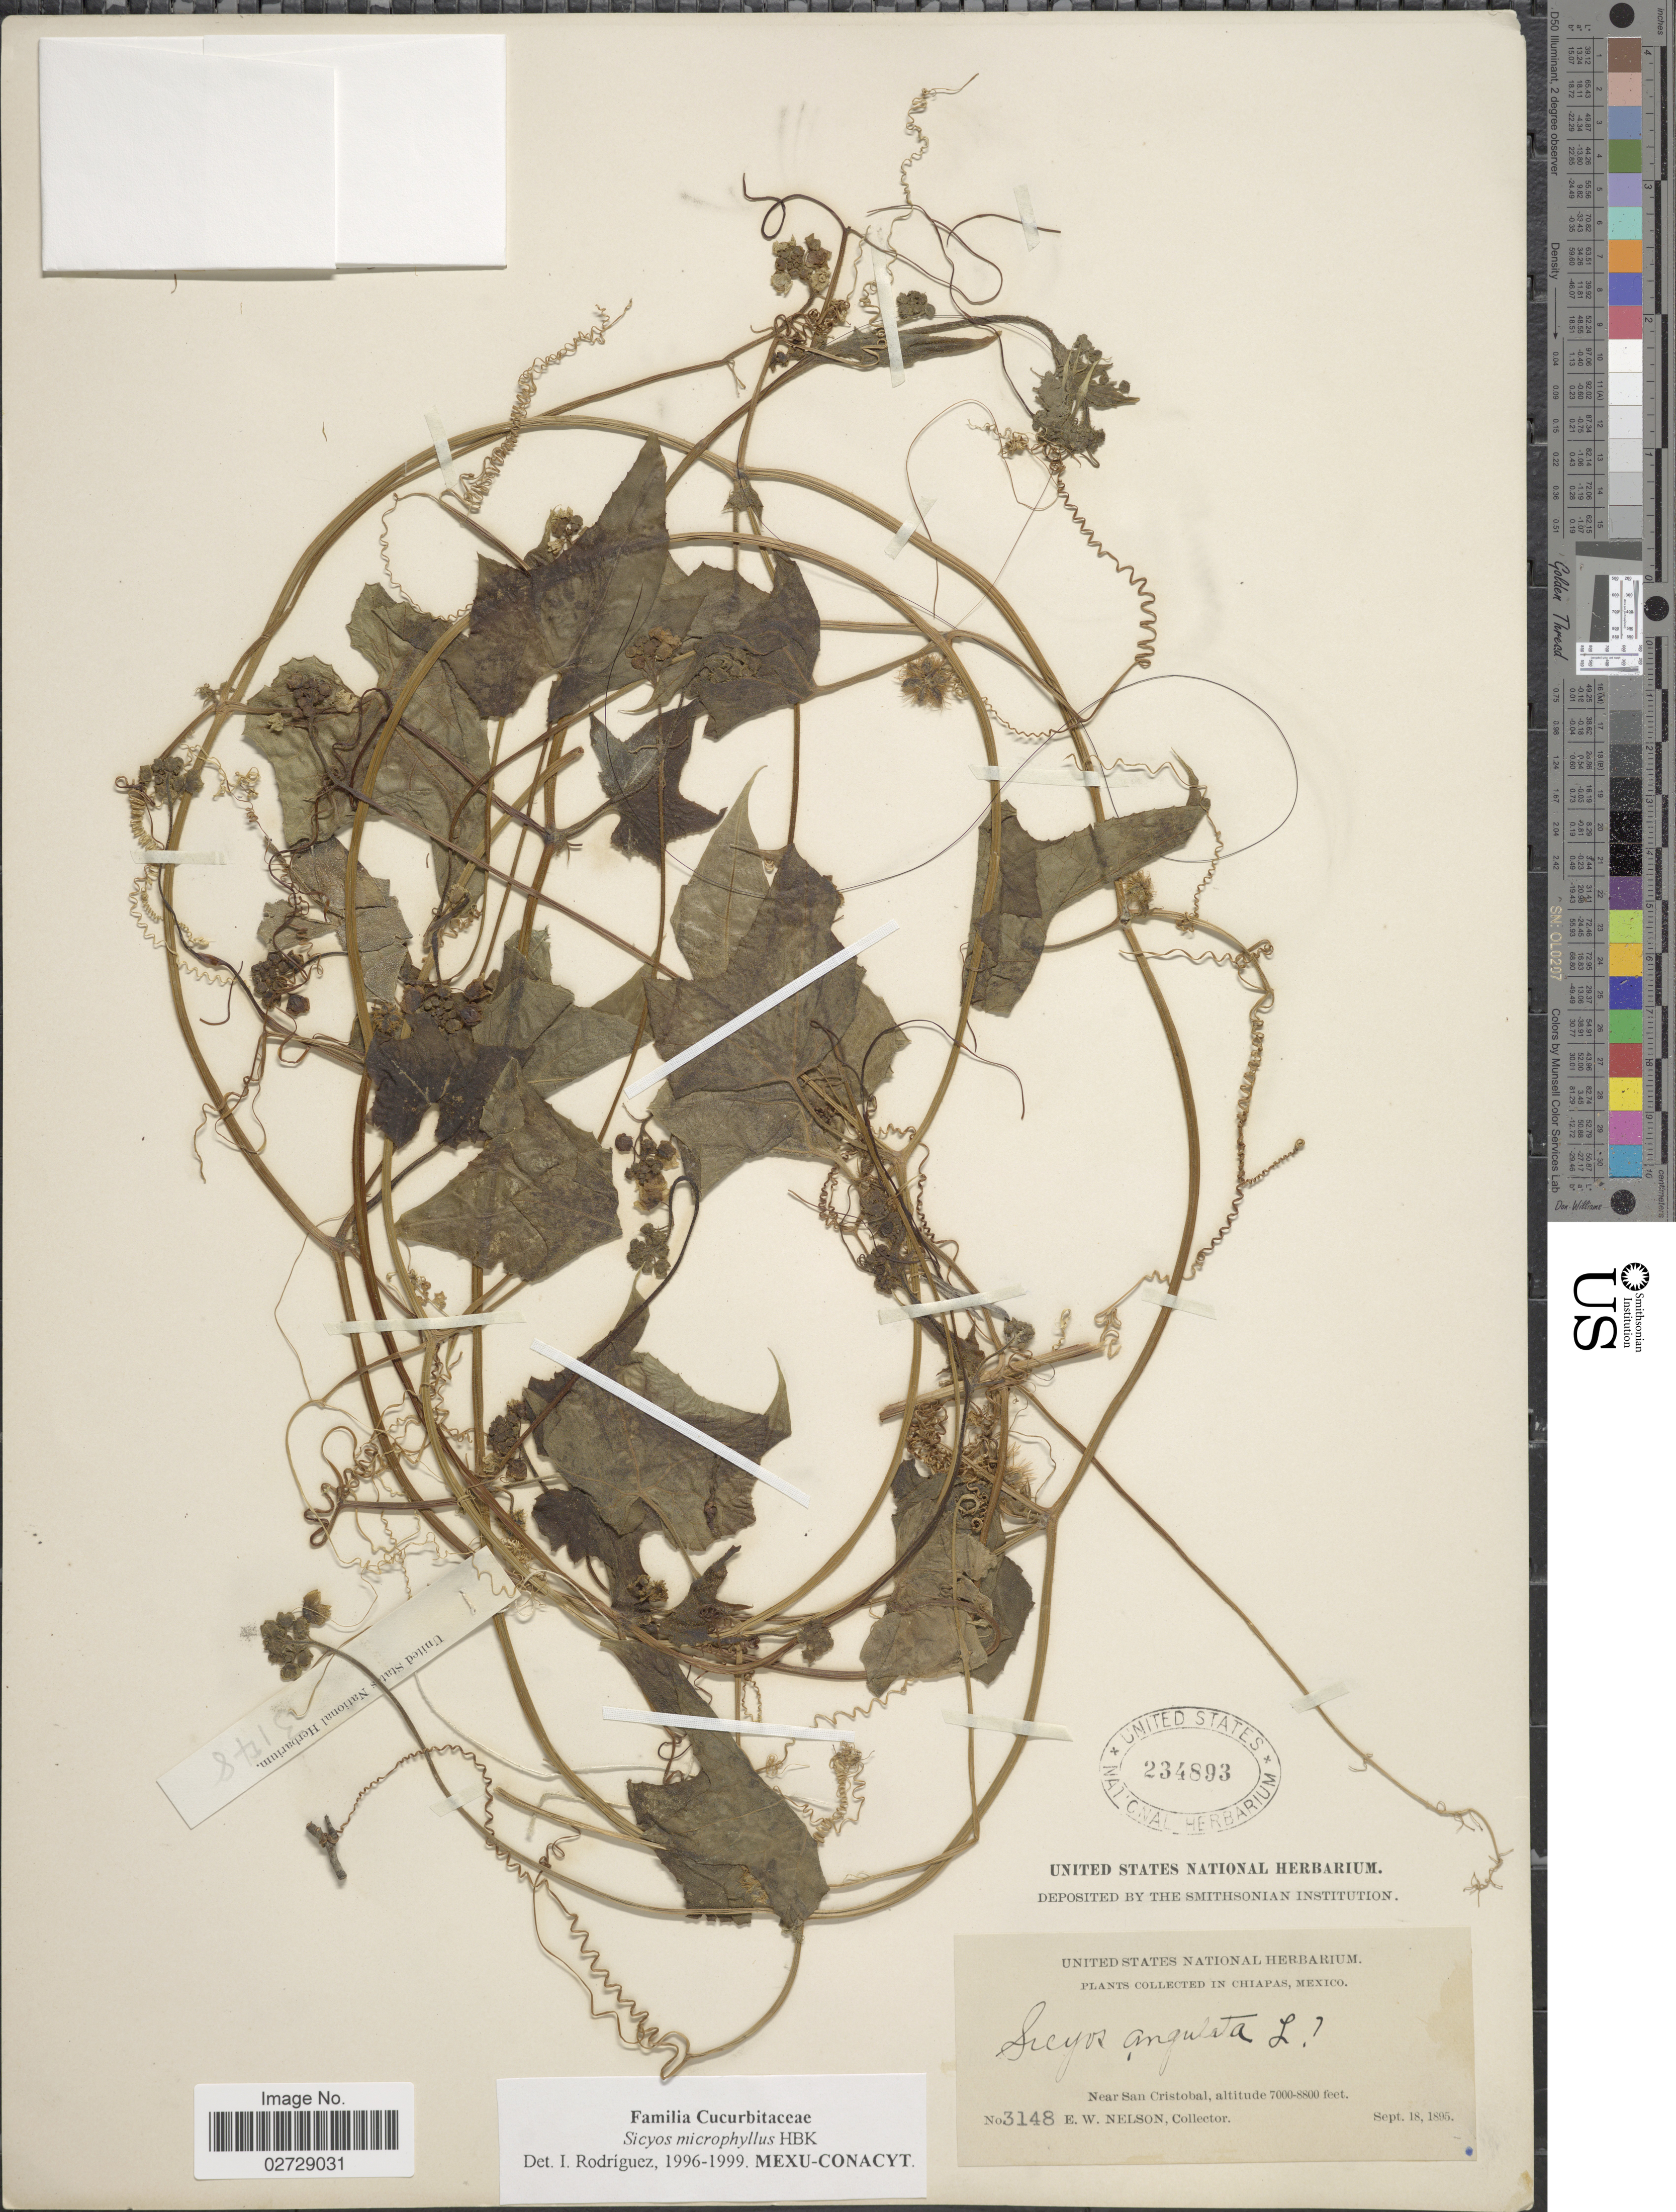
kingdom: Plantae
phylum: Tracheophyta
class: Magnoliopsida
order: Cucurbitales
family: Cucurbitaceae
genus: Sicyos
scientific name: Sicyos microphyllus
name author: Kunth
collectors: E. W. Nelson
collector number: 3148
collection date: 1895-09-18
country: Mexico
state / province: Chiapas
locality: Near San Cristobal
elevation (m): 2134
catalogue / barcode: US 234893